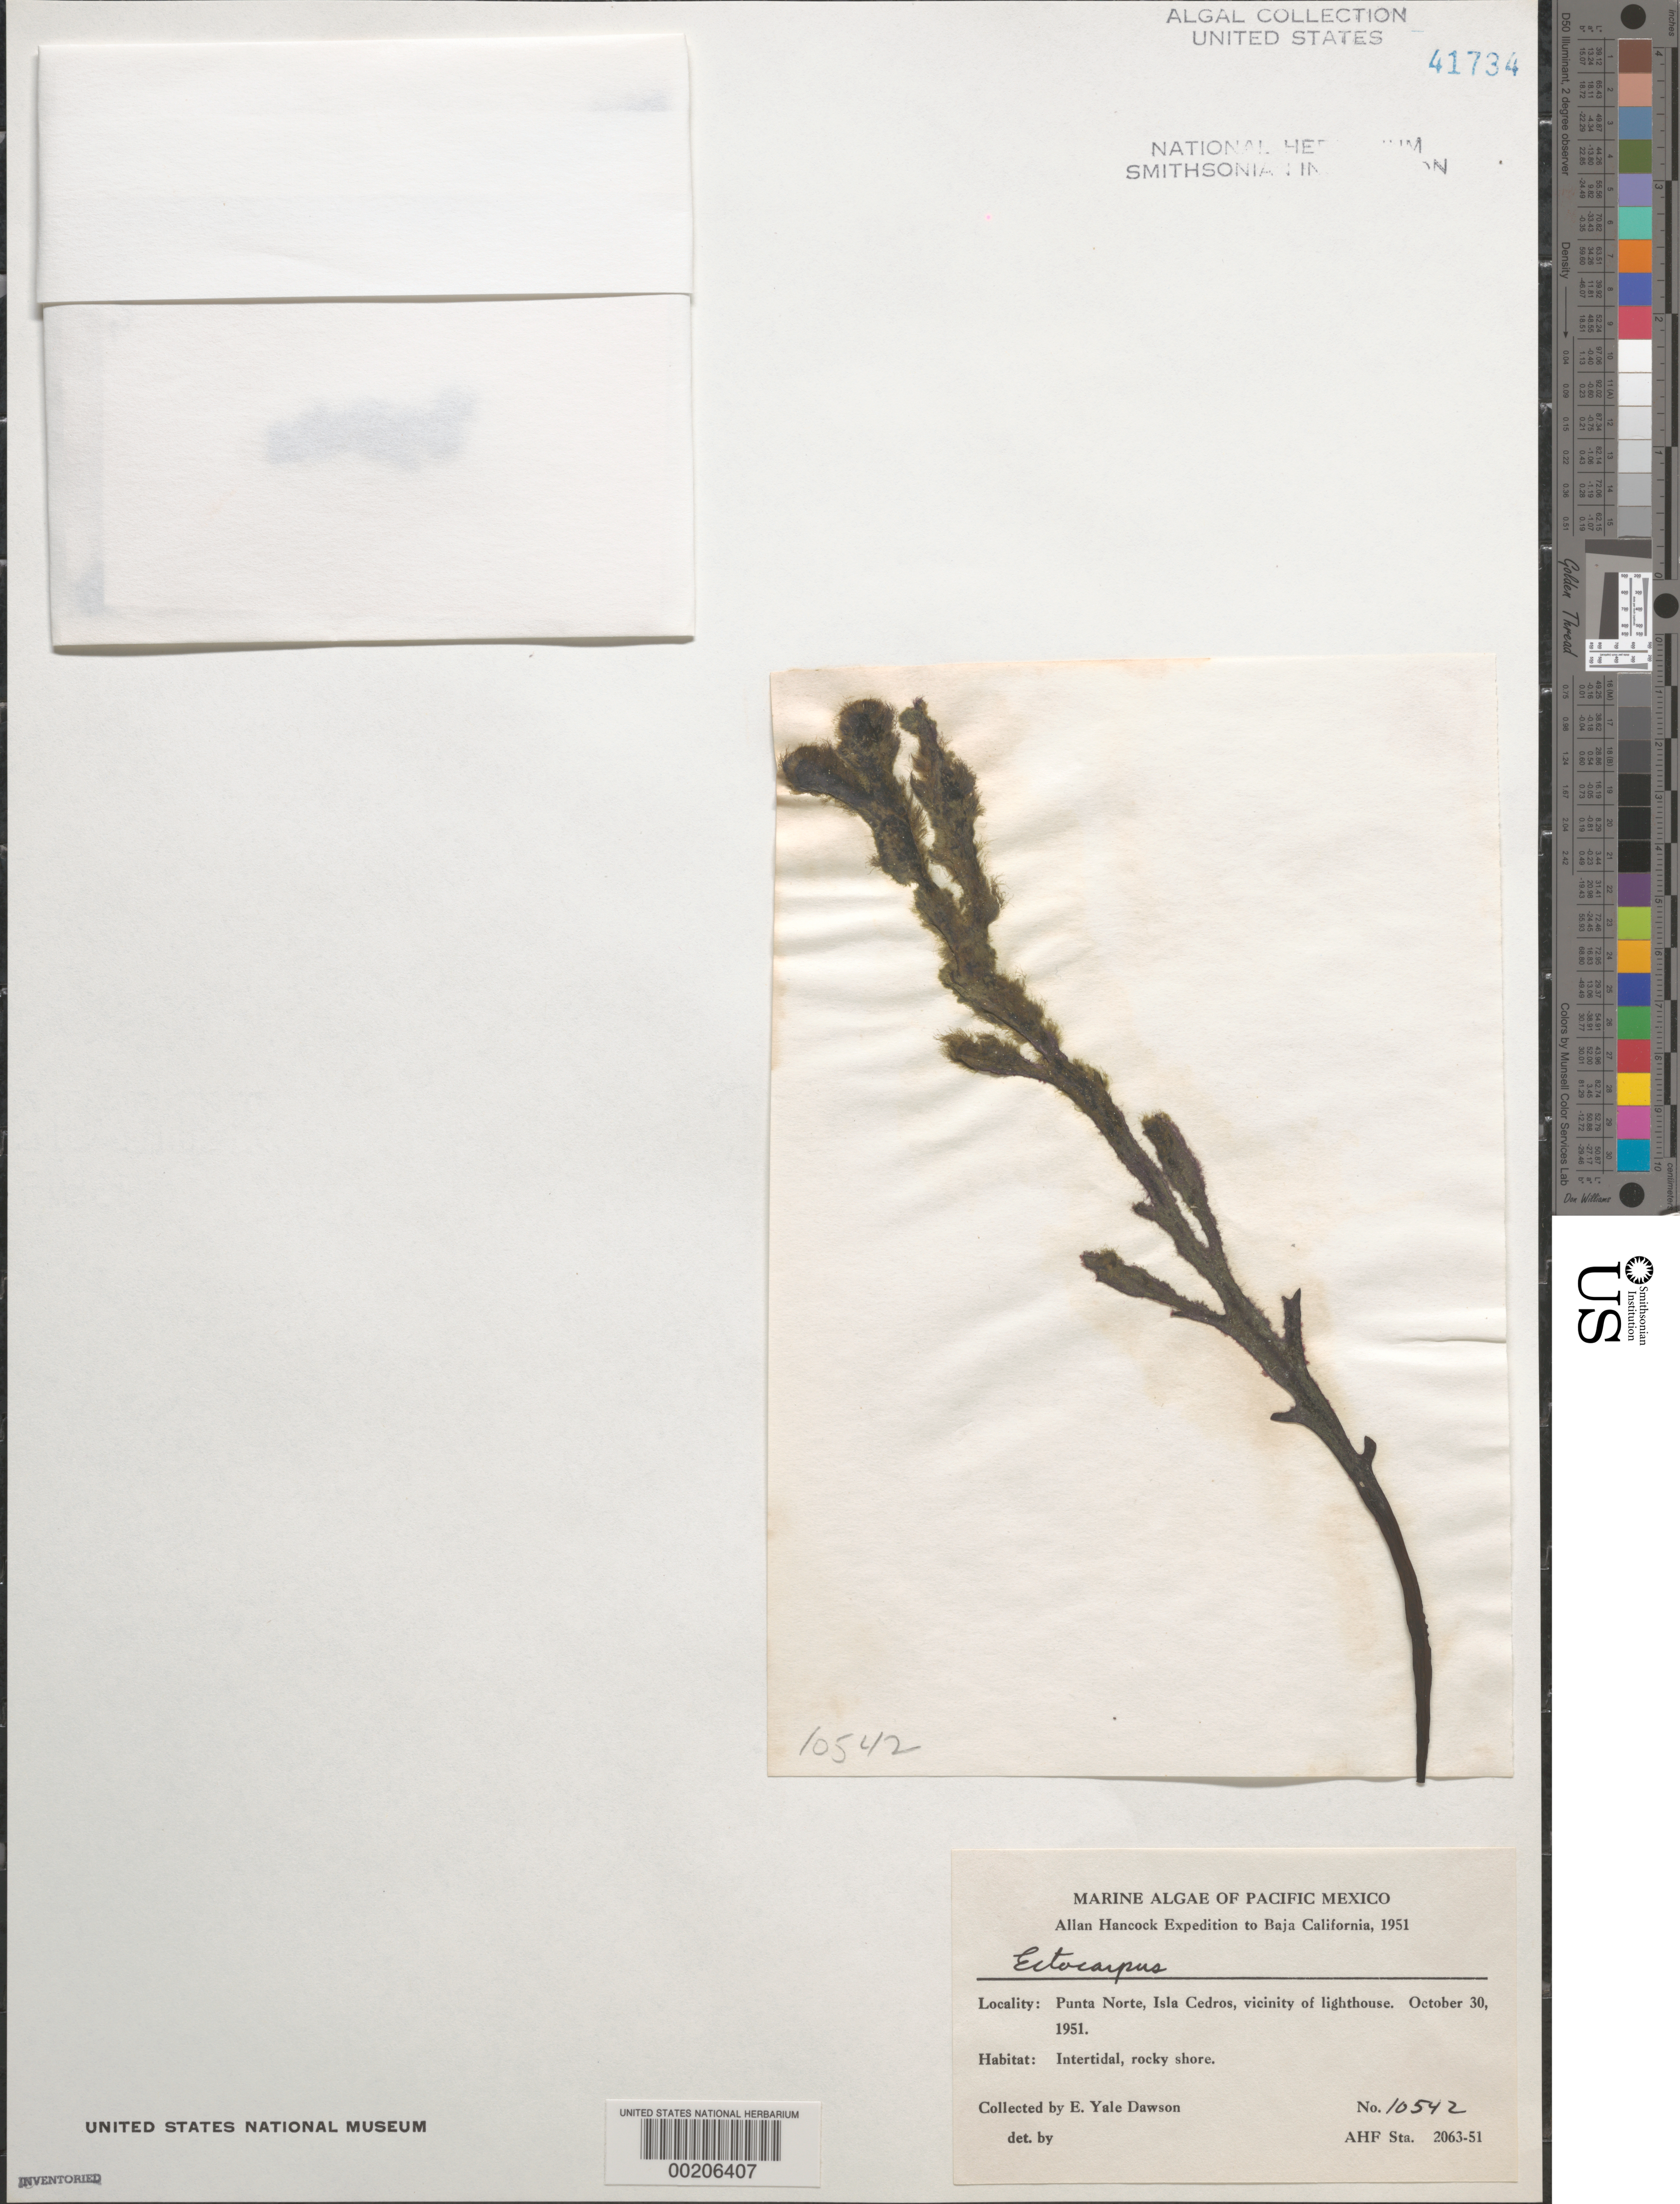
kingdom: Chromista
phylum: Ochrophyta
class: Phaeophyceae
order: Ectocarpales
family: Ectocarpaceae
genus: Ectocarpus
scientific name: Ectocarpus sp.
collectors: E. Y. Dawson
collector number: EYD 10542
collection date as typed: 30 Oct 1951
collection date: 1951-10-30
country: Mexico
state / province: Baja California Norte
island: Isla Cedros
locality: Punta Norte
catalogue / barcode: US 41734